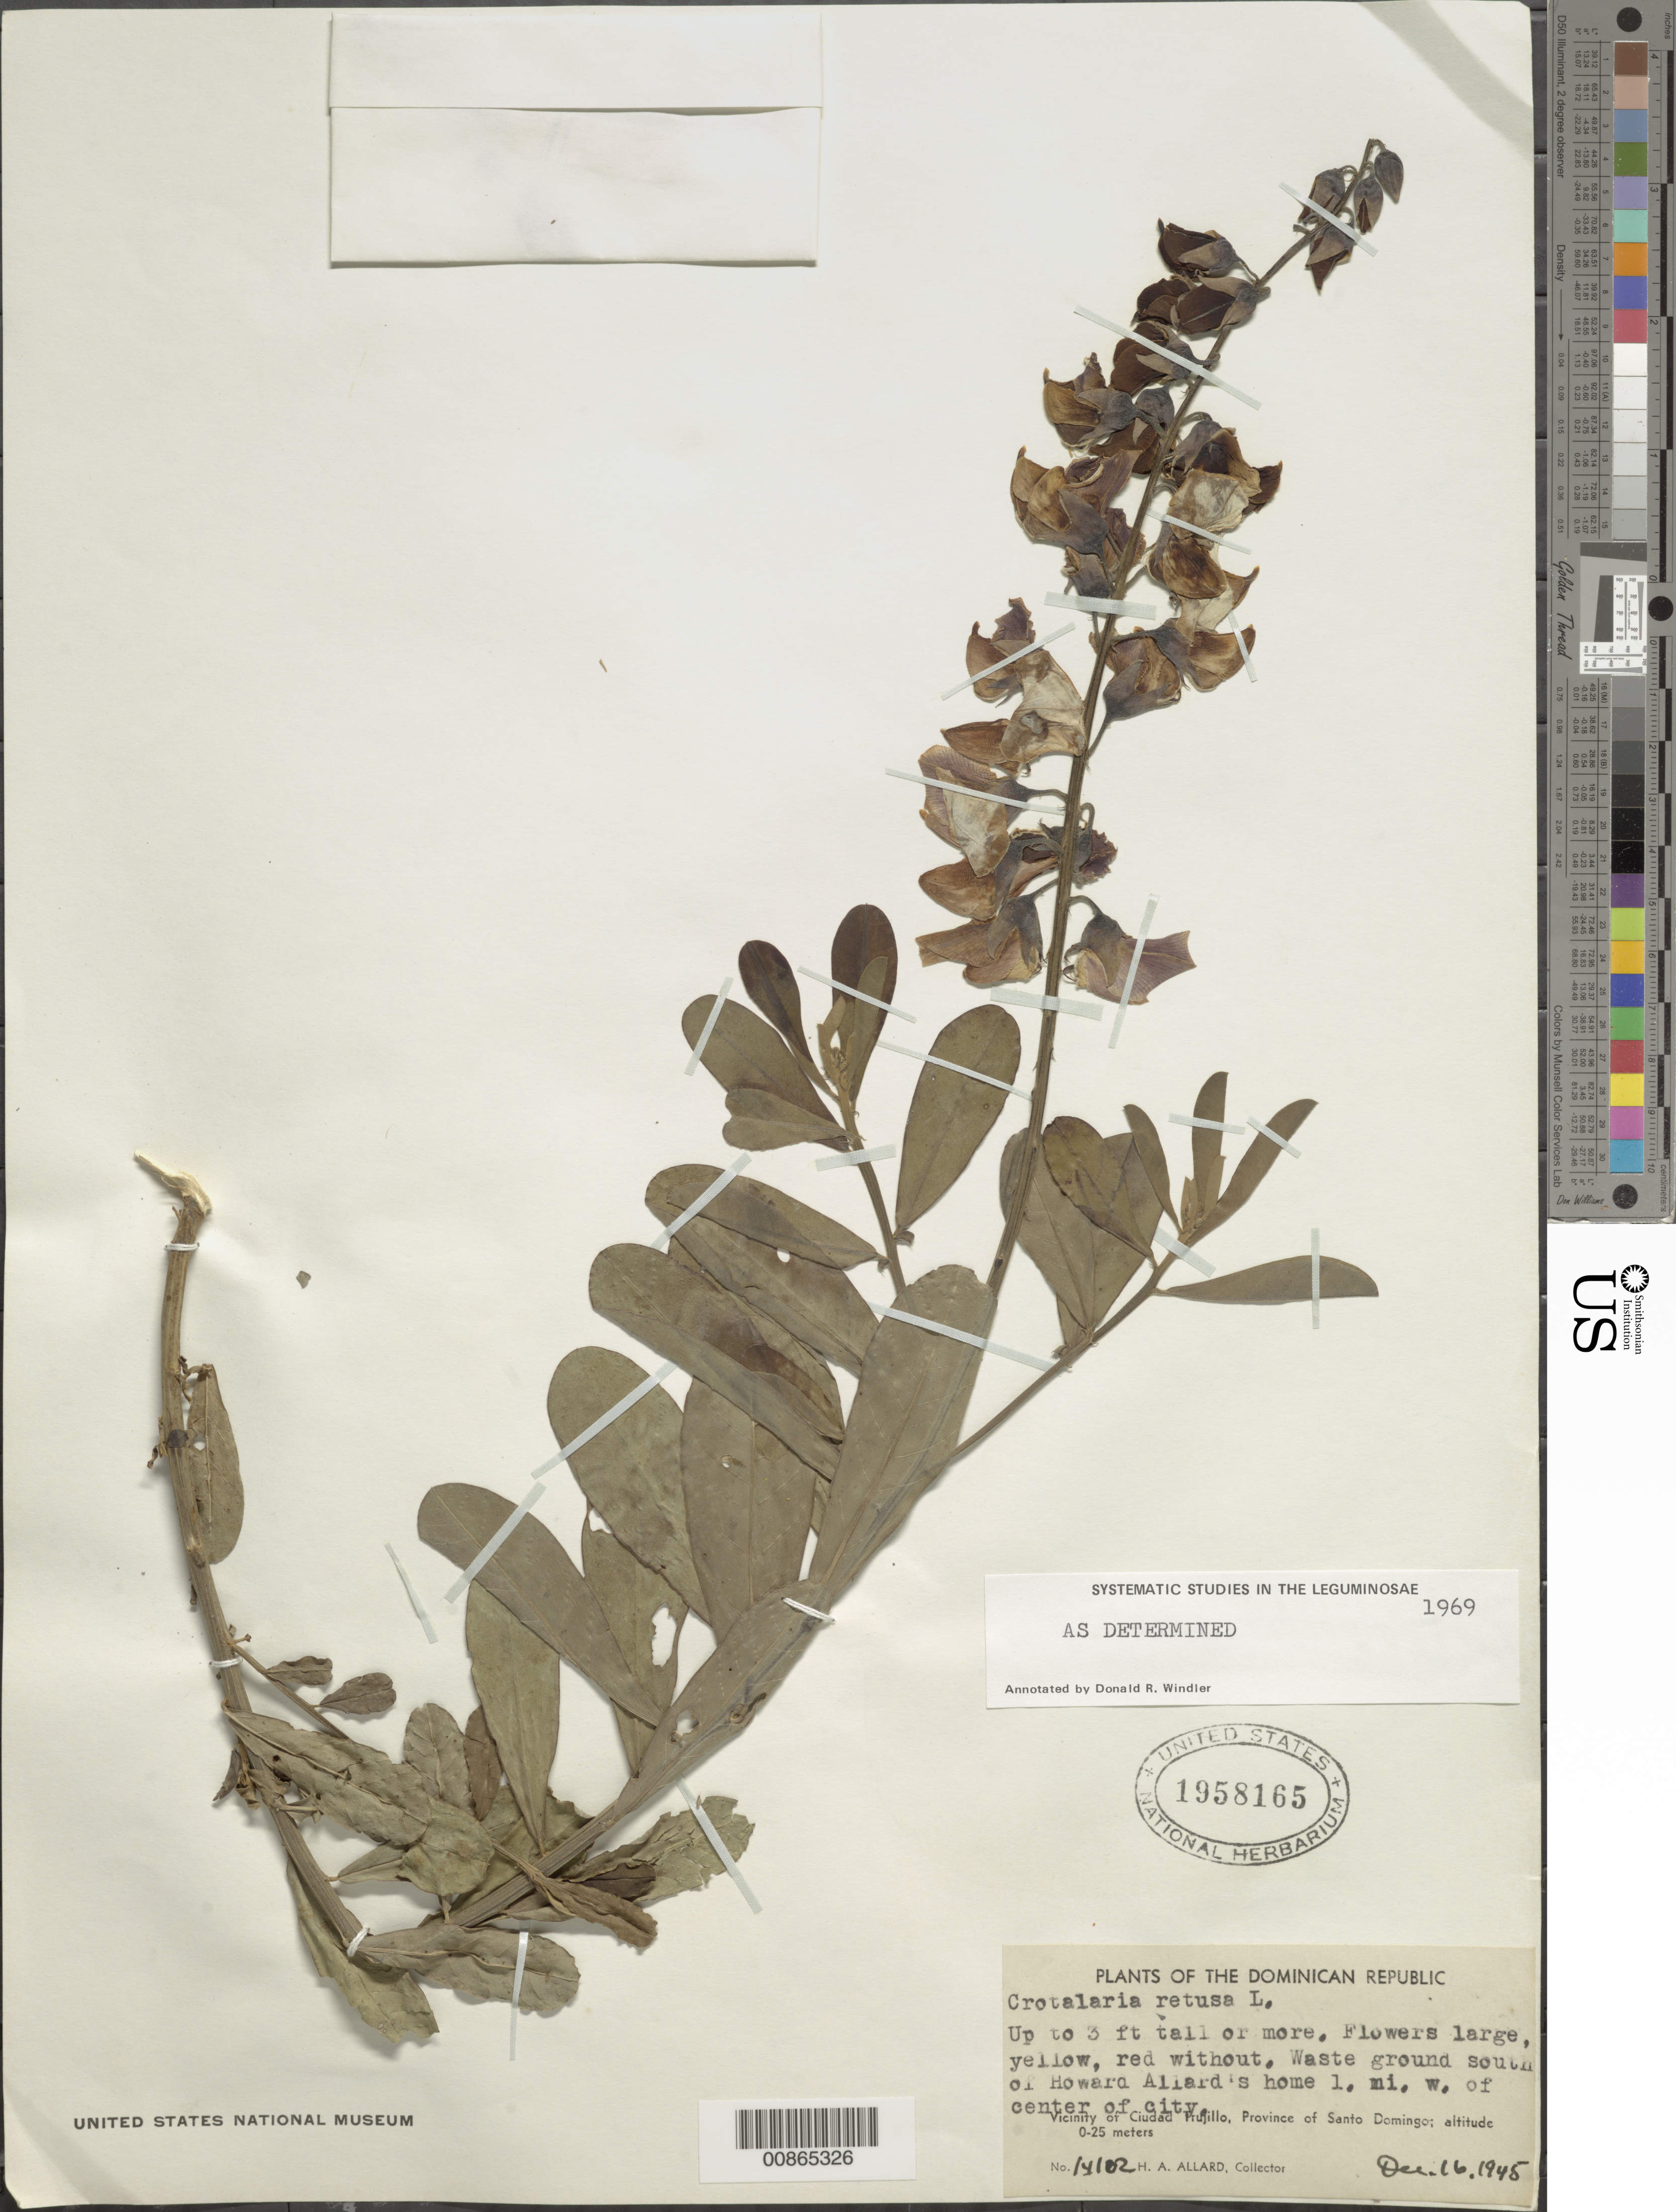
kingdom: Plantae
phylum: Tracheophyta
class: Magnoliopsida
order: Fabales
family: Fabaceae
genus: Crotalaria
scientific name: Crotalaria retusa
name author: L.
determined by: Windler, D. R.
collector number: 14102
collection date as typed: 16 Dec 1945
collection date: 1945-12-16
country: Dominican Republic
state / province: Distrito Nacional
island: Hispaniola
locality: Vicinity of Ciudad Trujillo, Province of Santo Domingo (obsolete). Waste ground south of Howard Allard's home, 1 mi. W of center of city.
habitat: Waste ground.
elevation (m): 0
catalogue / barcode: US 1958165